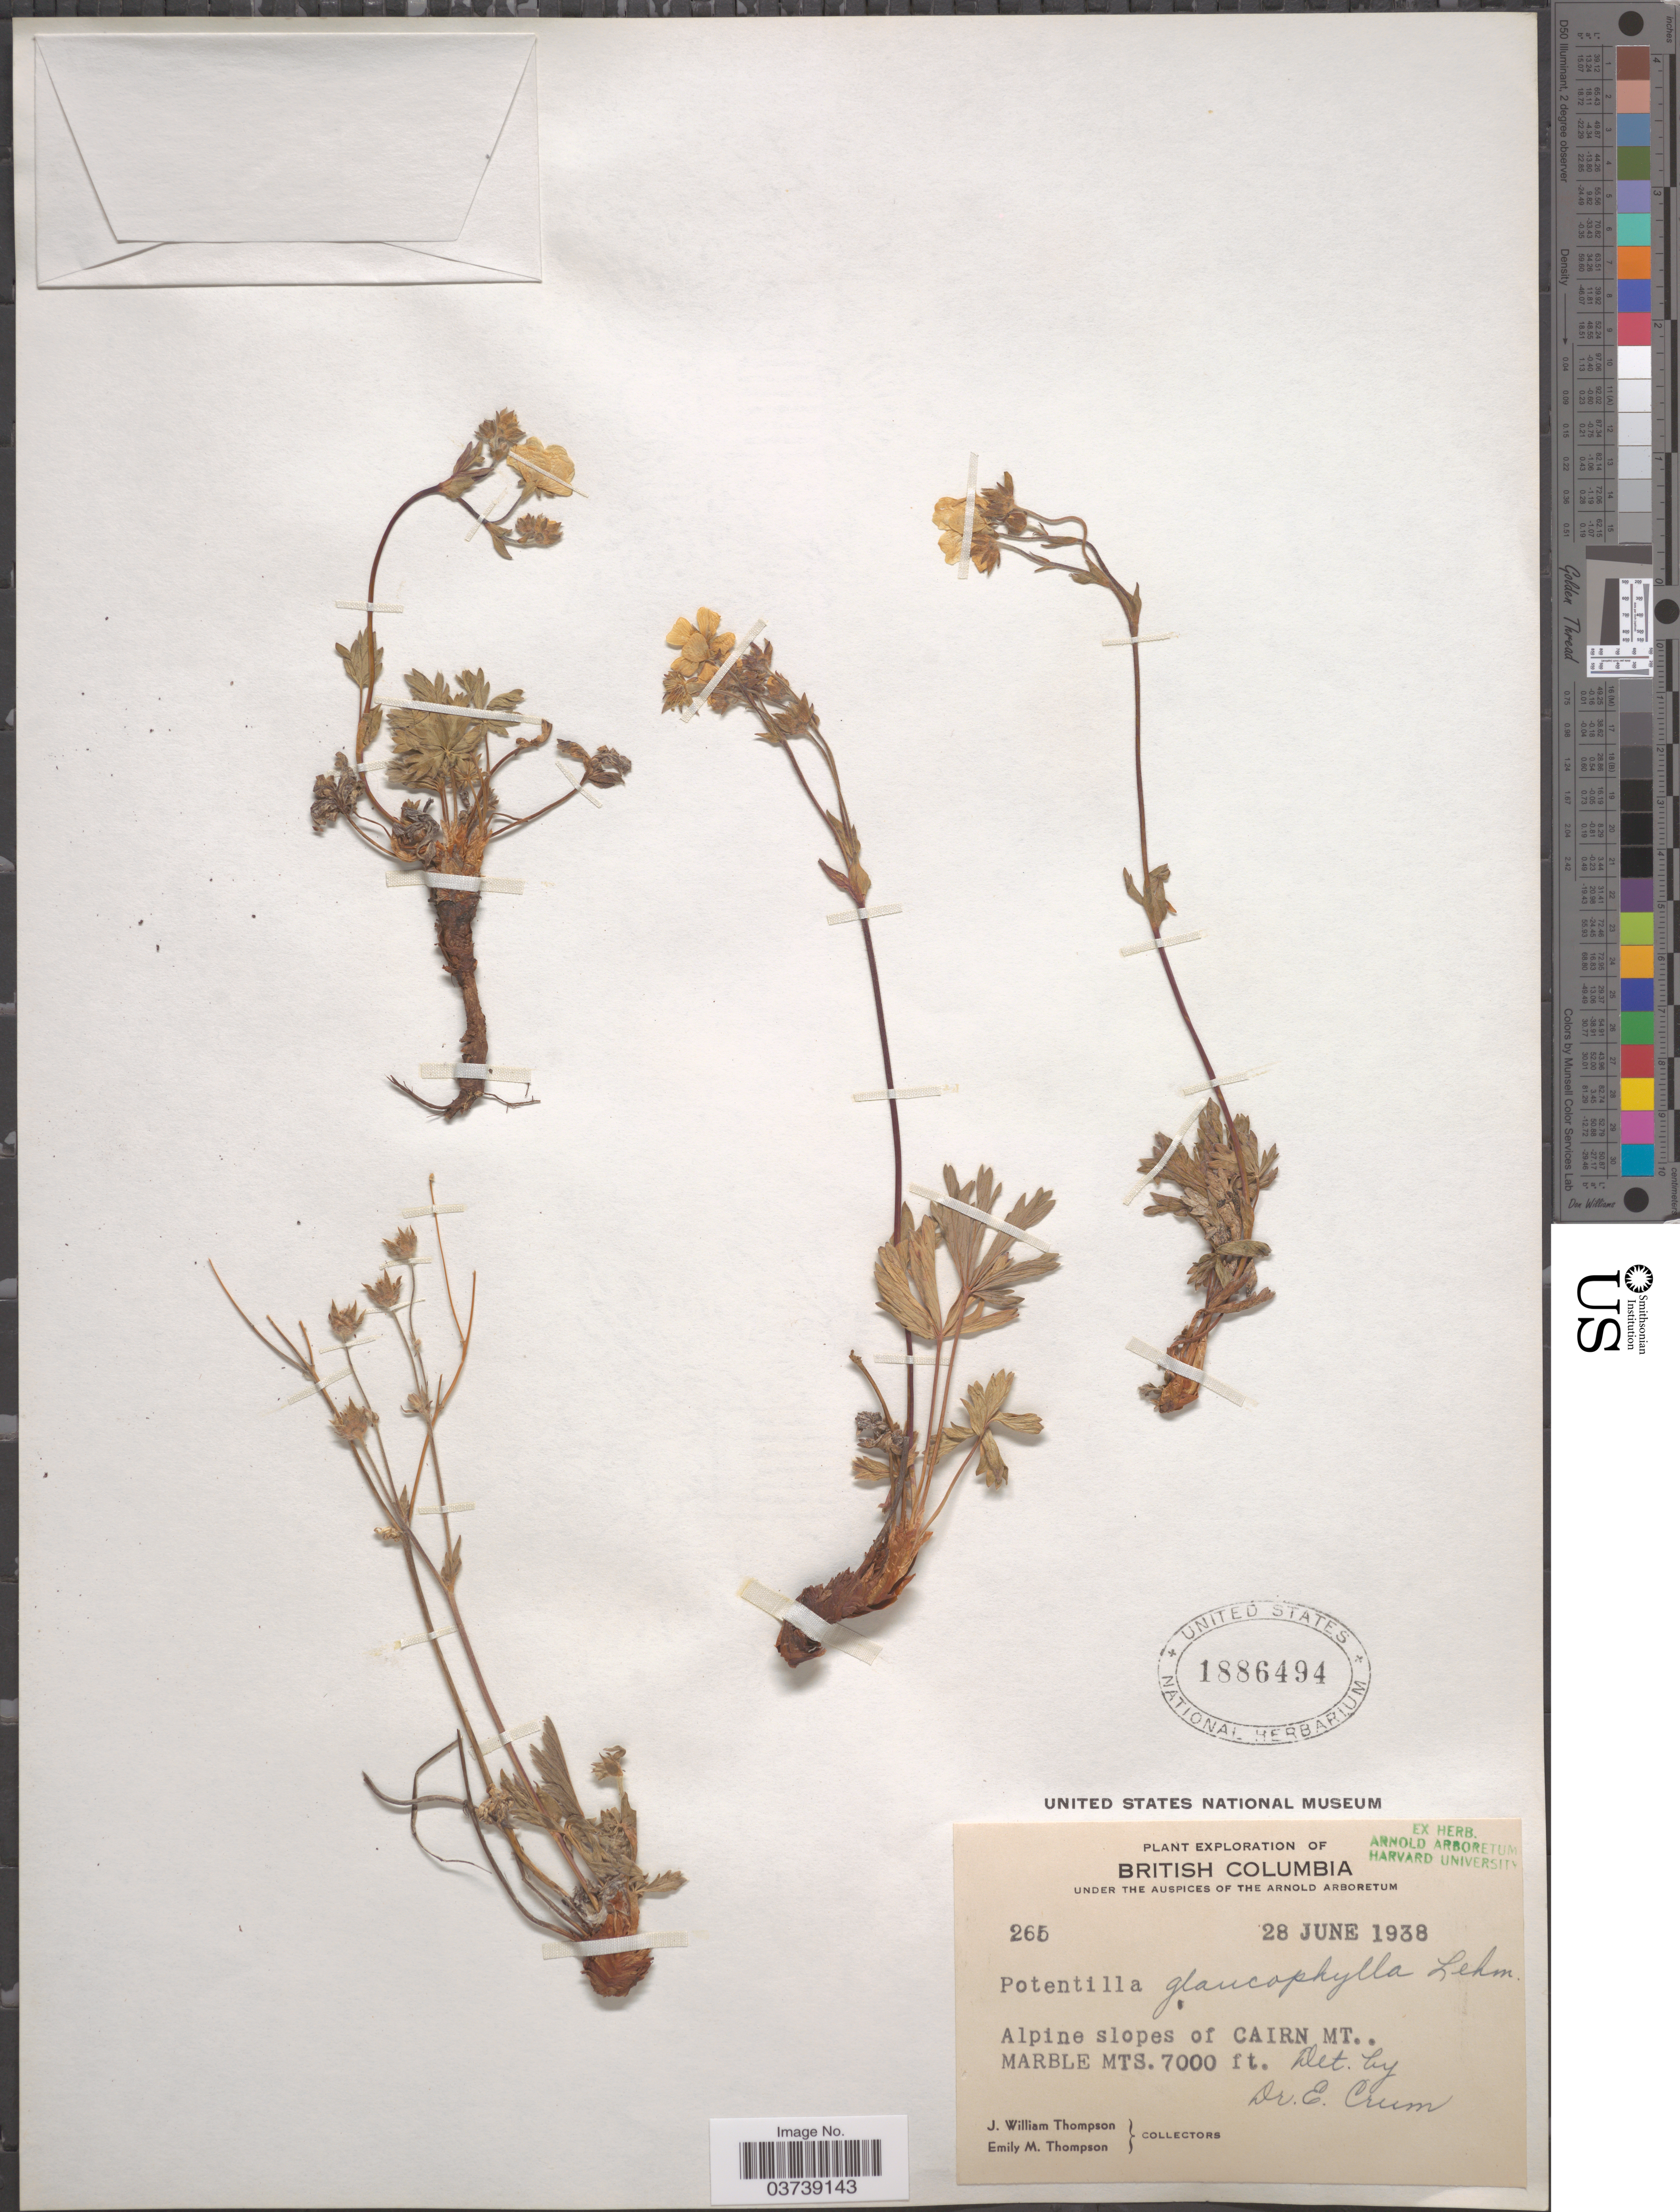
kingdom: Plantae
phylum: Tracheophyta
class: Magnoliopsida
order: Rosales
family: Rosaceae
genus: Potentilla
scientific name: Potentilla diversifolia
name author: Lehm.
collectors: J. W. Thompson & E. M. Thompson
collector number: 265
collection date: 1938-06-28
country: Canada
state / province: British Columbia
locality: Alpine slopes of Cairn Mt. Marble Mts.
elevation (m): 2134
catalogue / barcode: US 1886494